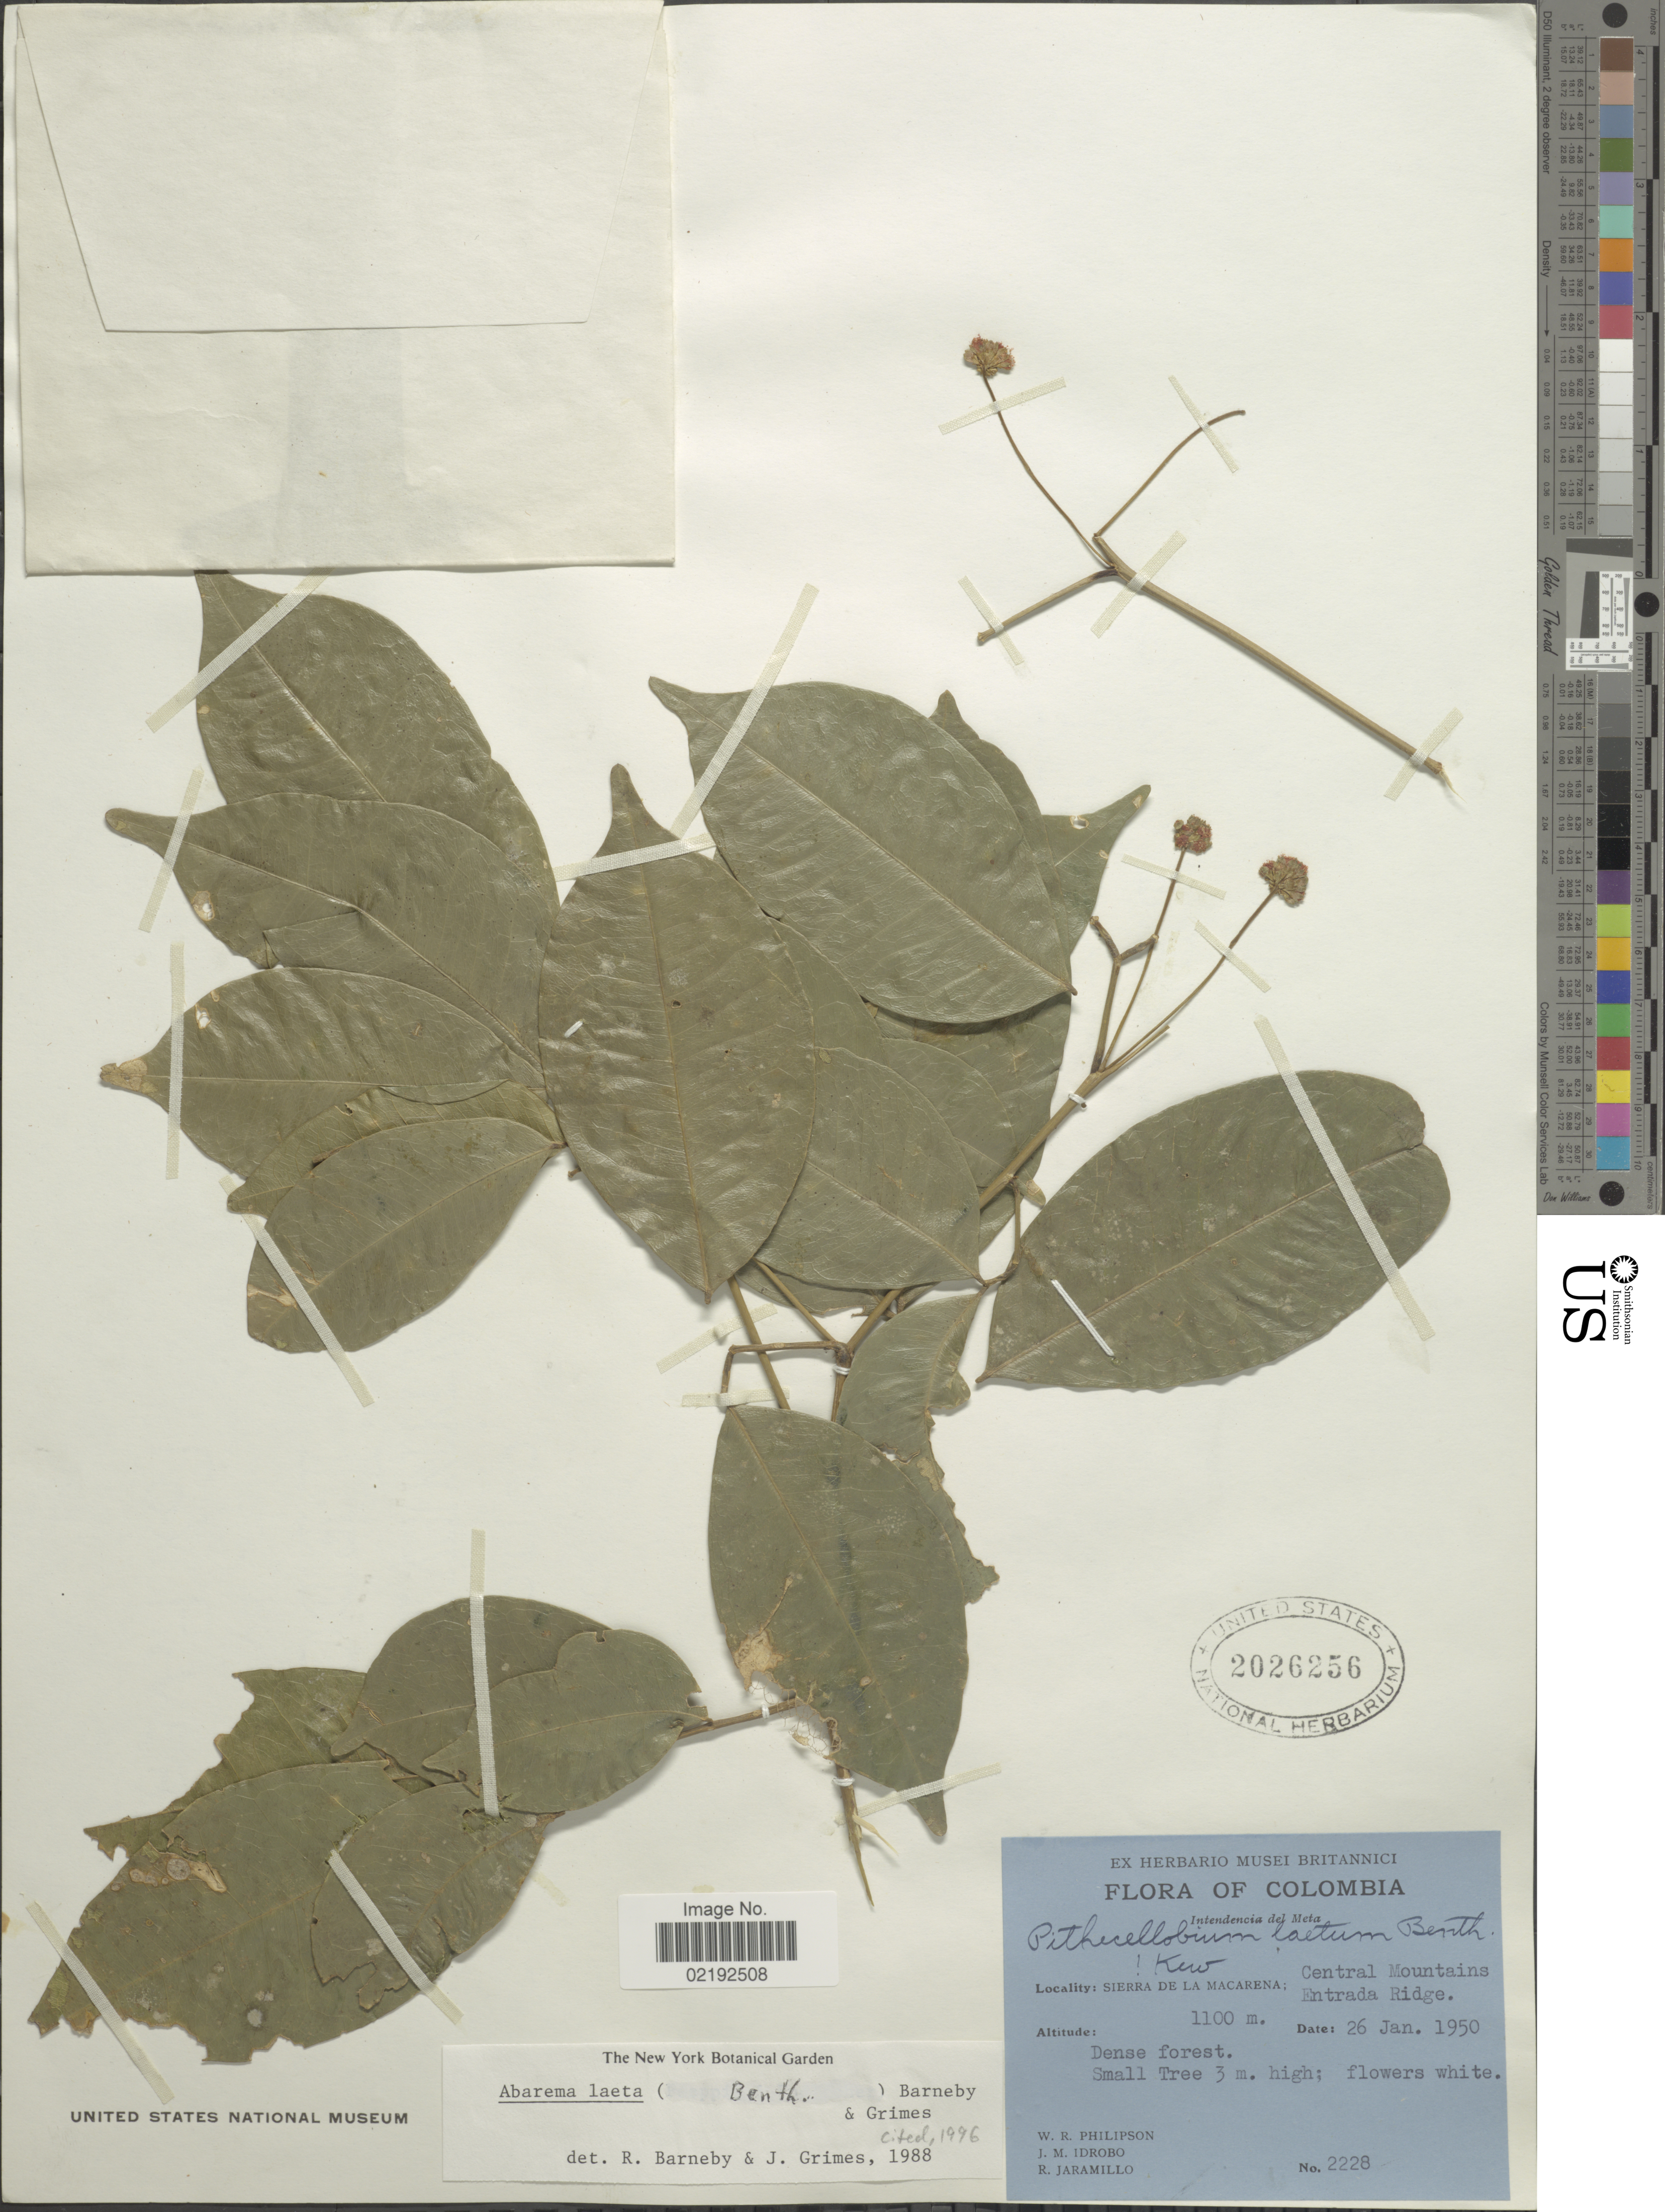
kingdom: Plantae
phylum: Tracheophyta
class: Magnoliopsida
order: Fabales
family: Fabaceae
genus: Abarema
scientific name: Abarema laeta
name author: (Benth.) Barneby & J.W. Grimes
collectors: W. R. Philipson, J. M. Idrobo & R. Jaramillo M.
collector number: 2228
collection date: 1950-01-26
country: Colombia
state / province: Meta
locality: Sierra de la Macarena, Central mountains, Entrada Ridge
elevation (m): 1100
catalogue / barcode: US 2026256